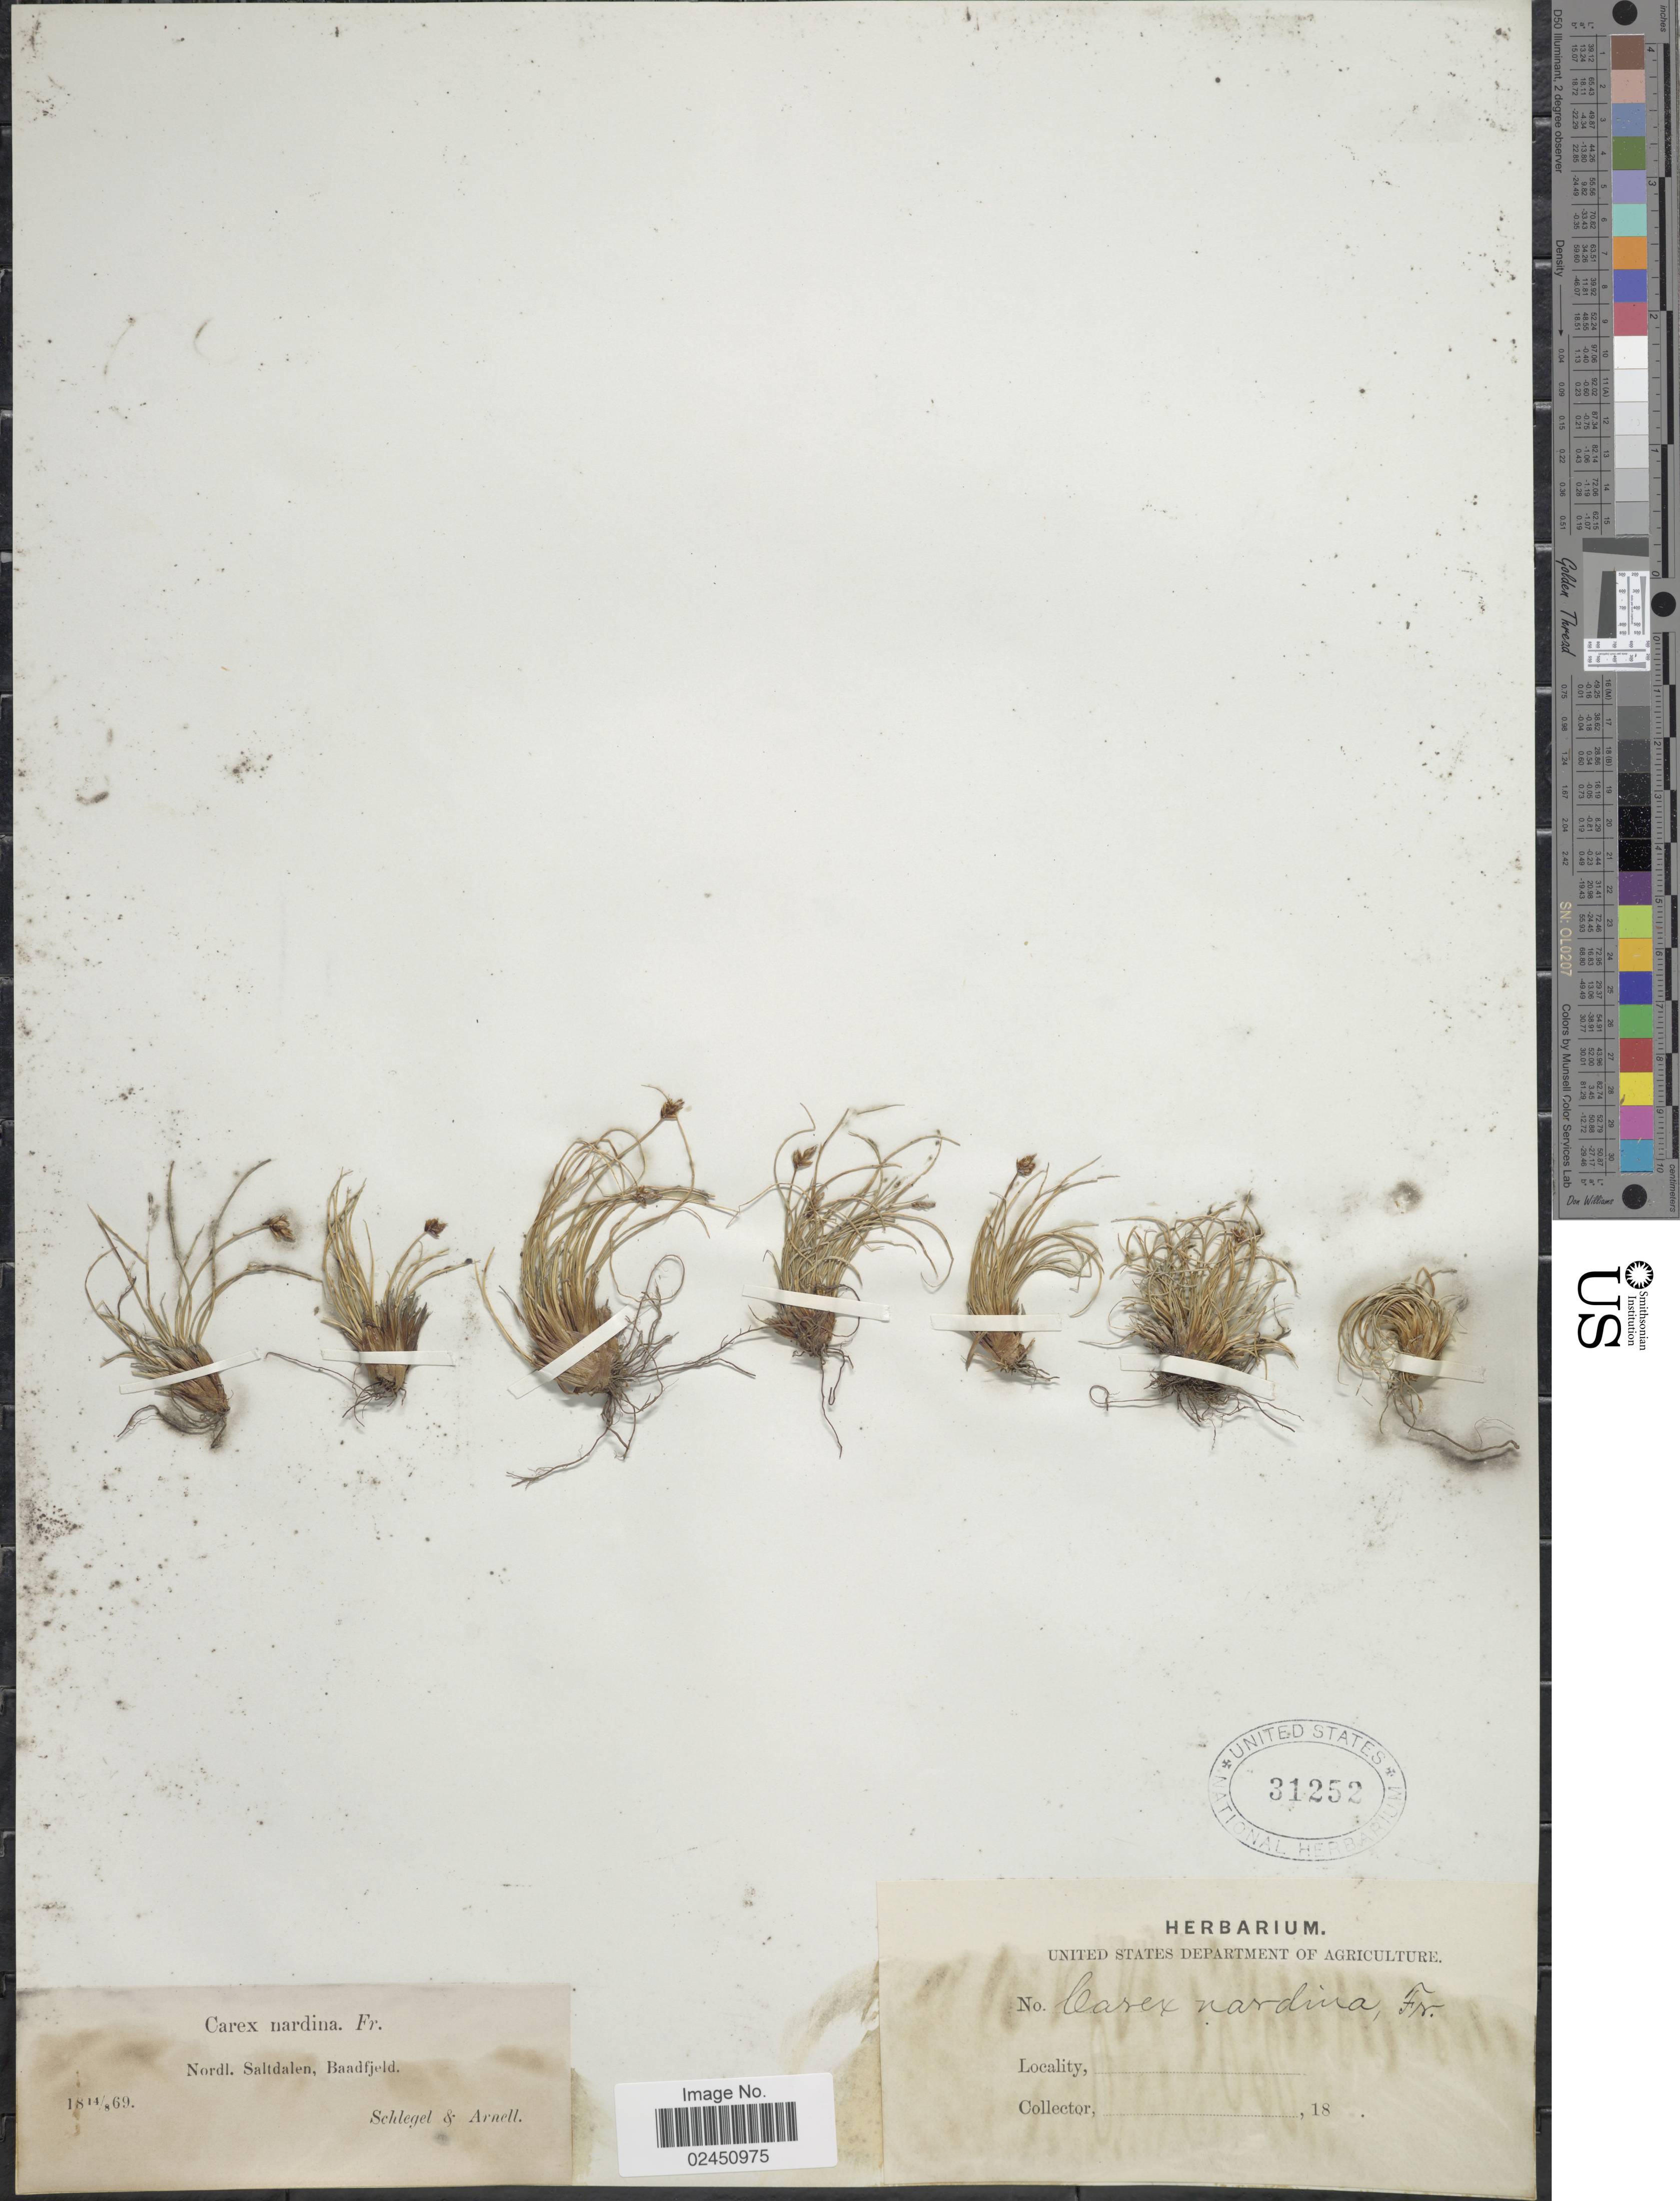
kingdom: Plantae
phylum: Tracheophyta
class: Liliopsida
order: Poales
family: Cyperaceae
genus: Carex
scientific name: Carex nardina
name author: (Hornem.) Fr.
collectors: Schlegel & Arnell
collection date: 1869-08-14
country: Norway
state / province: Nordland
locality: Nordl. Saltdalen, Baddfjeld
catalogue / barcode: US 31252